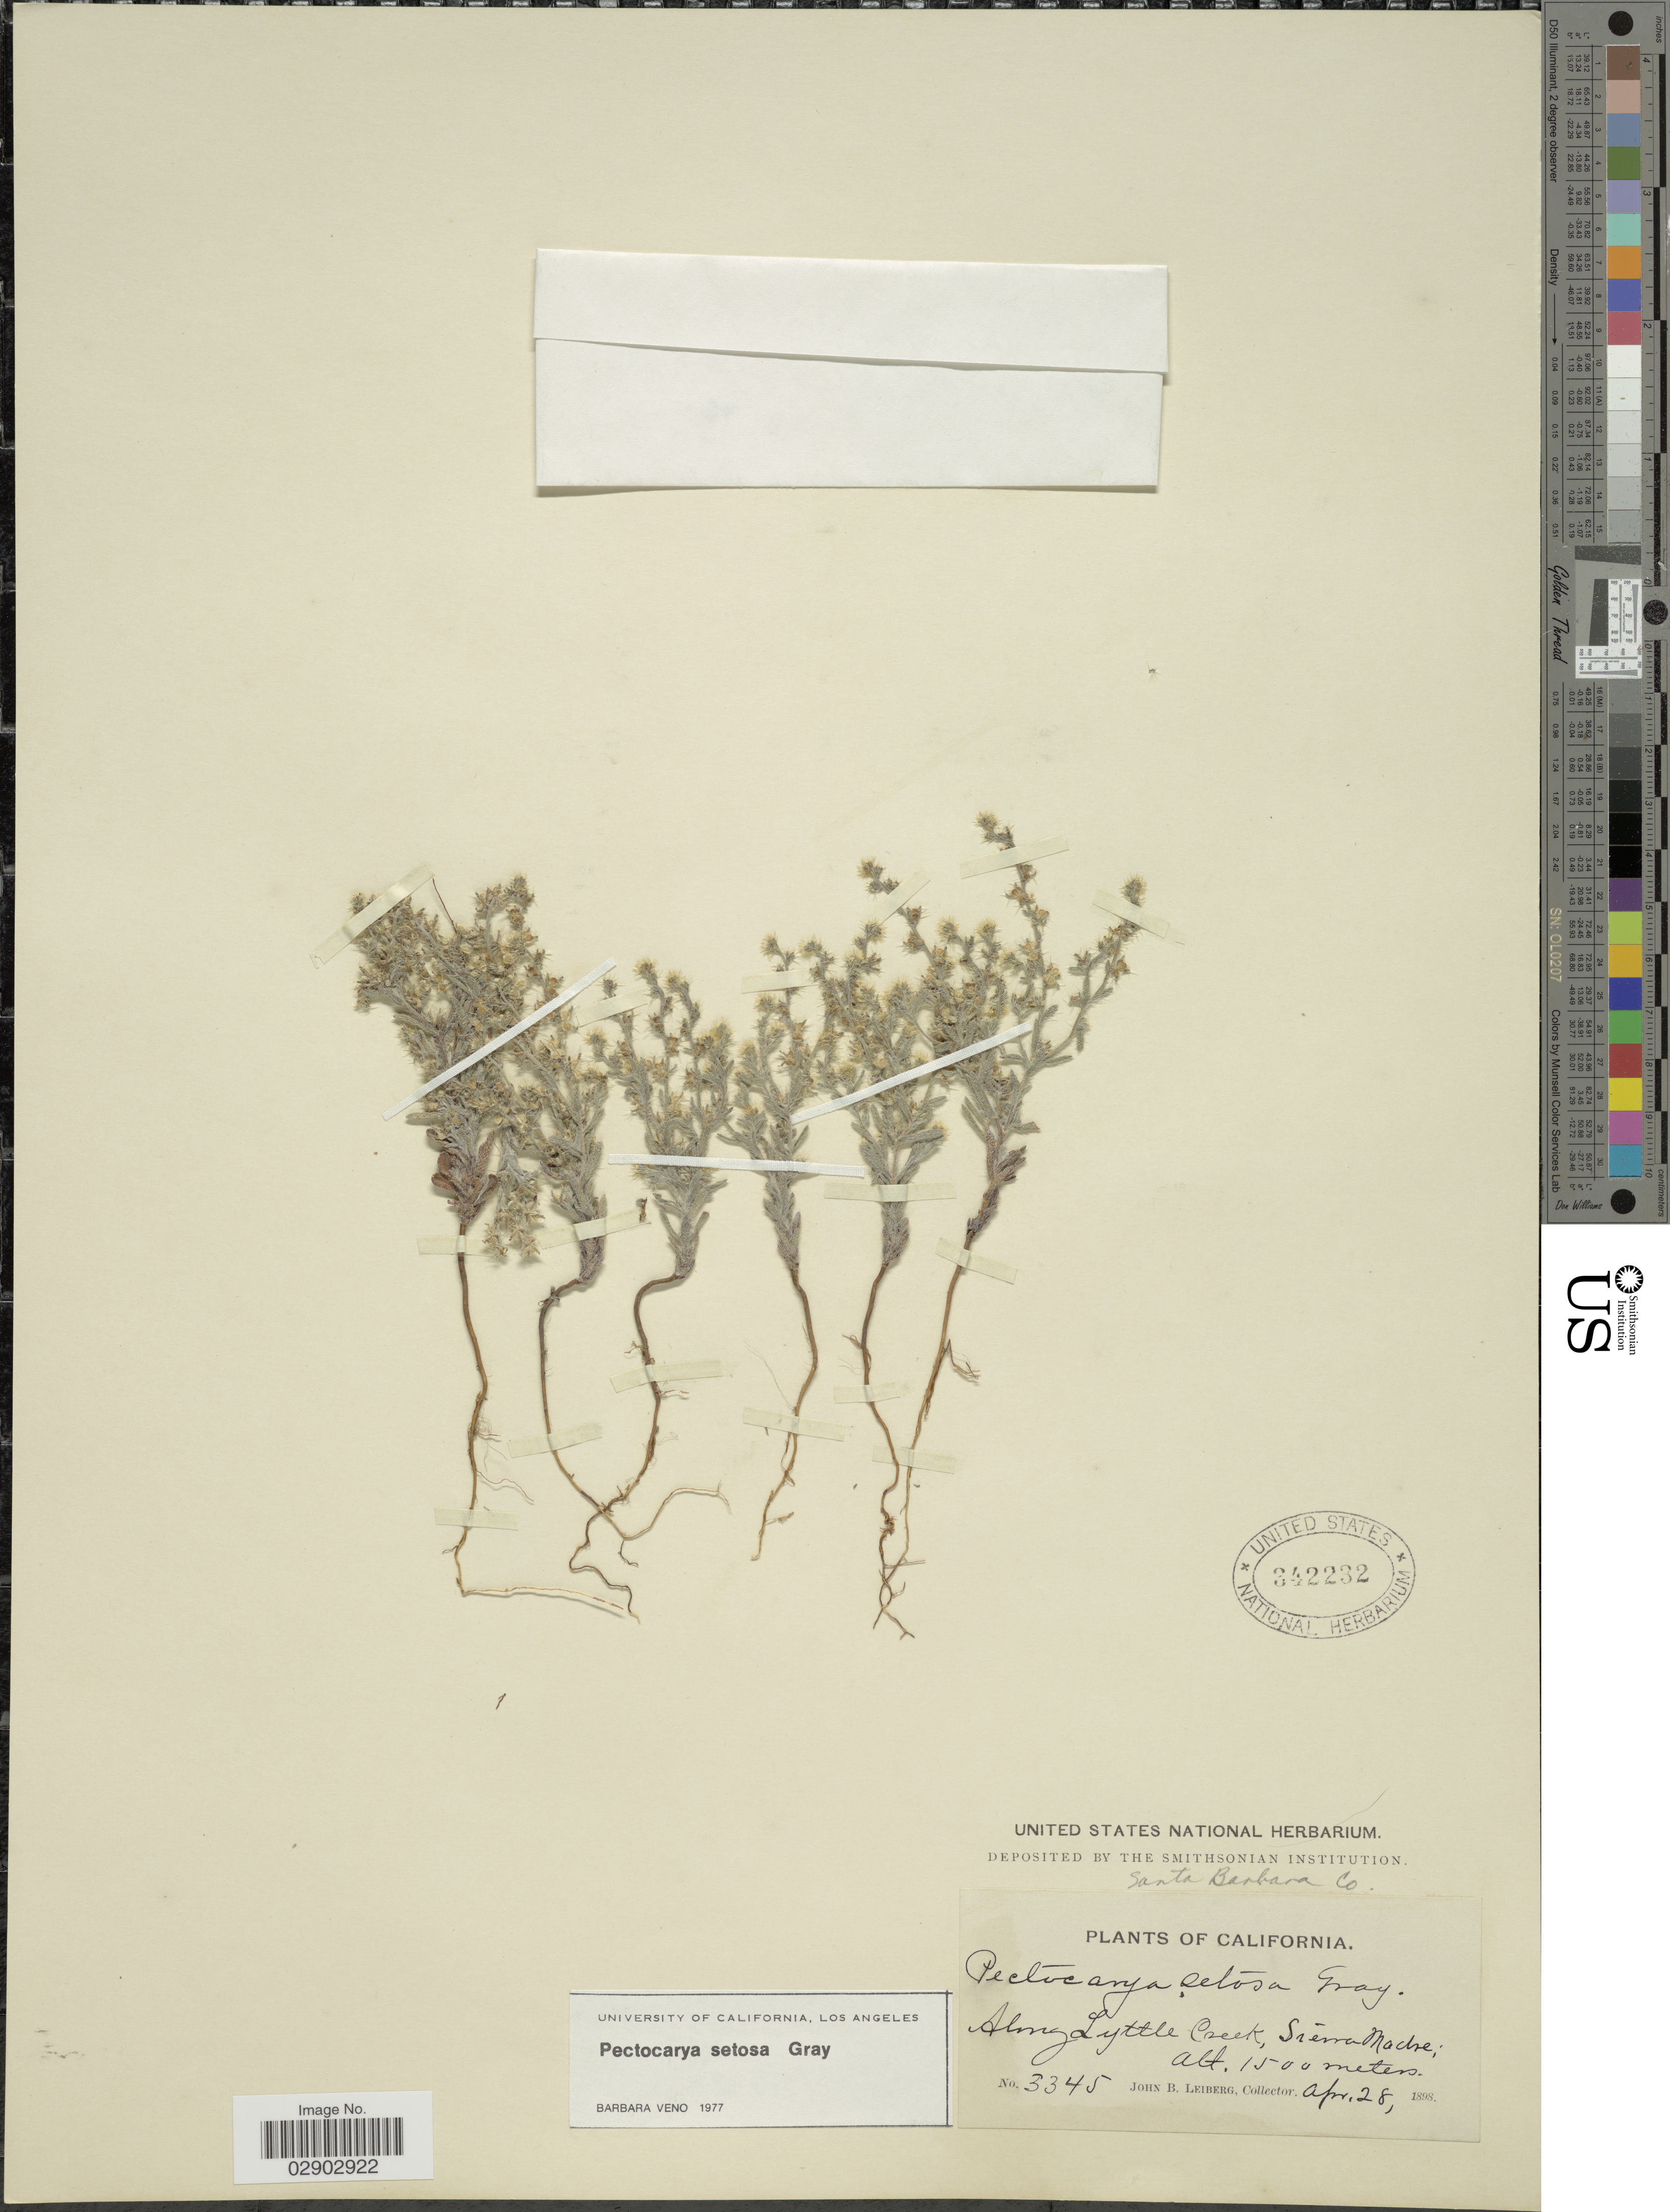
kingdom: Plantae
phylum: Tracheophyta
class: Magnoliopsida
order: Boraginales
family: Boraginaceae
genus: Pectocarya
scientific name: Pectocarya setosa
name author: A. Gray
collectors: J. B. Leiberg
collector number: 3345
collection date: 1898-04-28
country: United States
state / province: California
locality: Along Lyttle Creek, Sierra Mache.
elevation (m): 1500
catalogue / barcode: US 342232